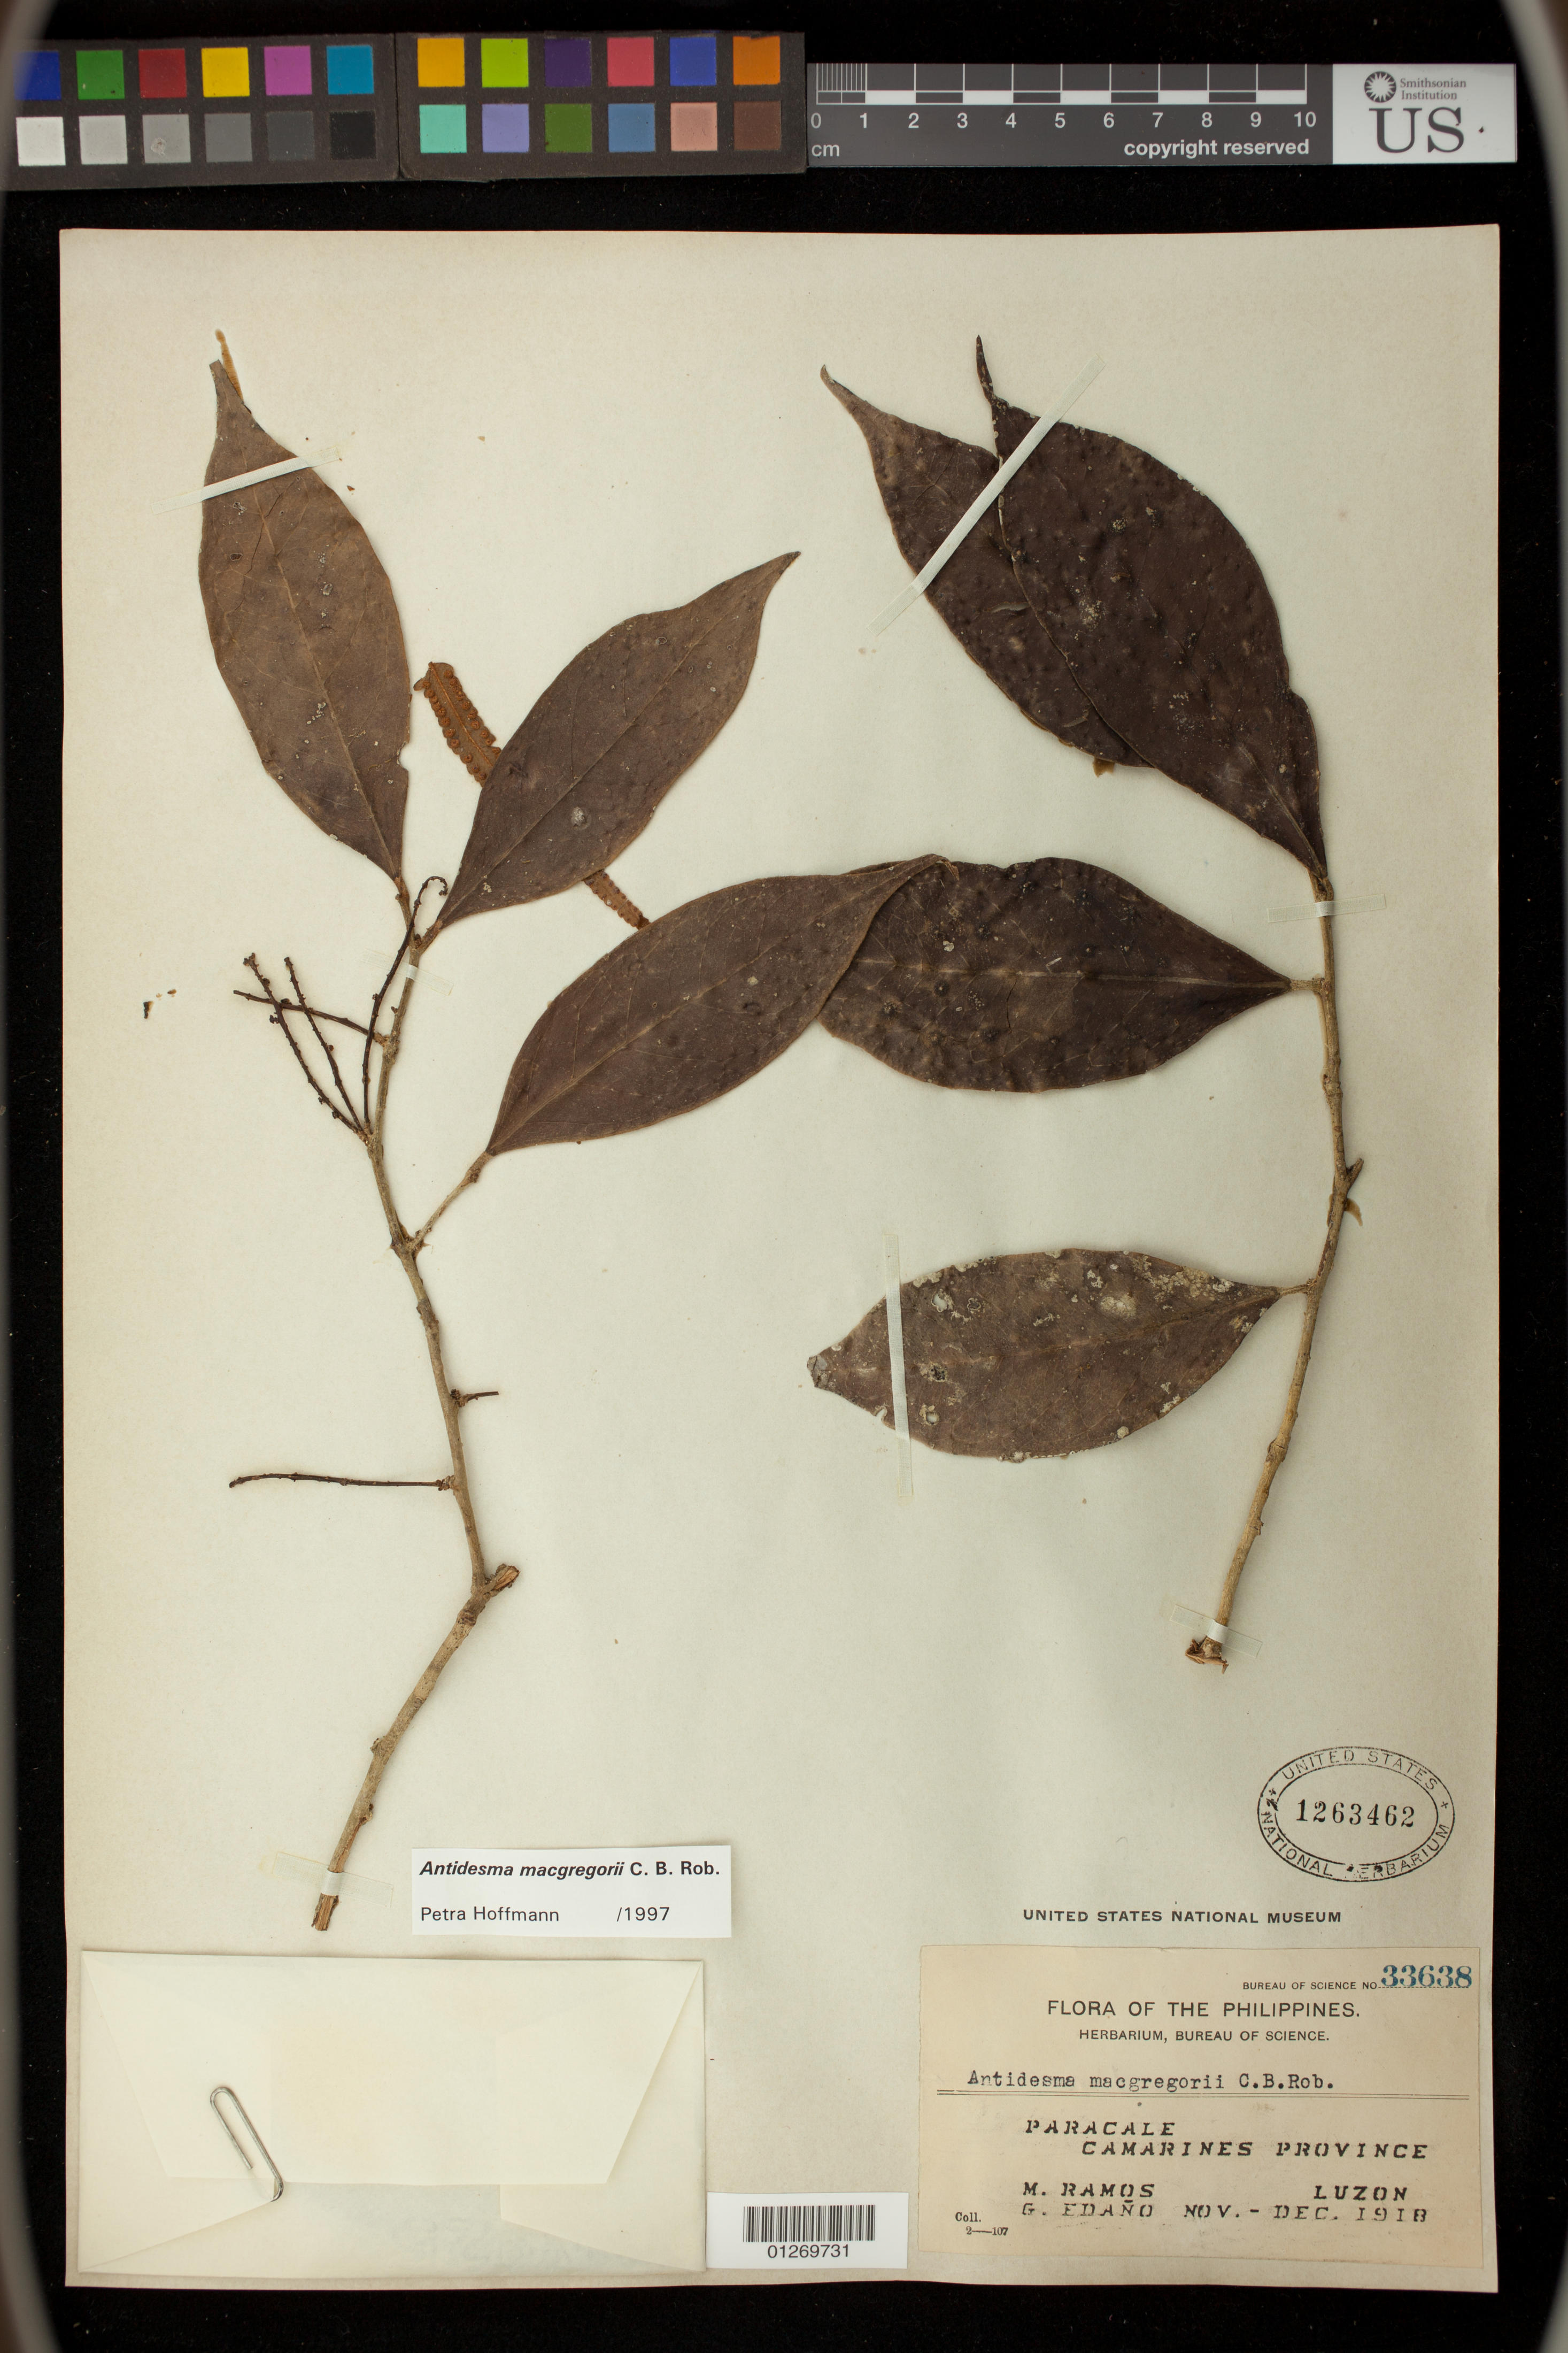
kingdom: Plantae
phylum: Tracheophyta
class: Magnoliopsida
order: Malpighiales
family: Phyllanthaceae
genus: Antidesma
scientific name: Antidesma macgregorii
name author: C.B. Rob.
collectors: M. Ramos & G. E. Edaño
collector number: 33638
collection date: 1918-11/1918-12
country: Philippines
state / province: Bicol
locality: Paracale, Camarines [Norte] Province, Luzon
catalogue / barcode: US 1263462